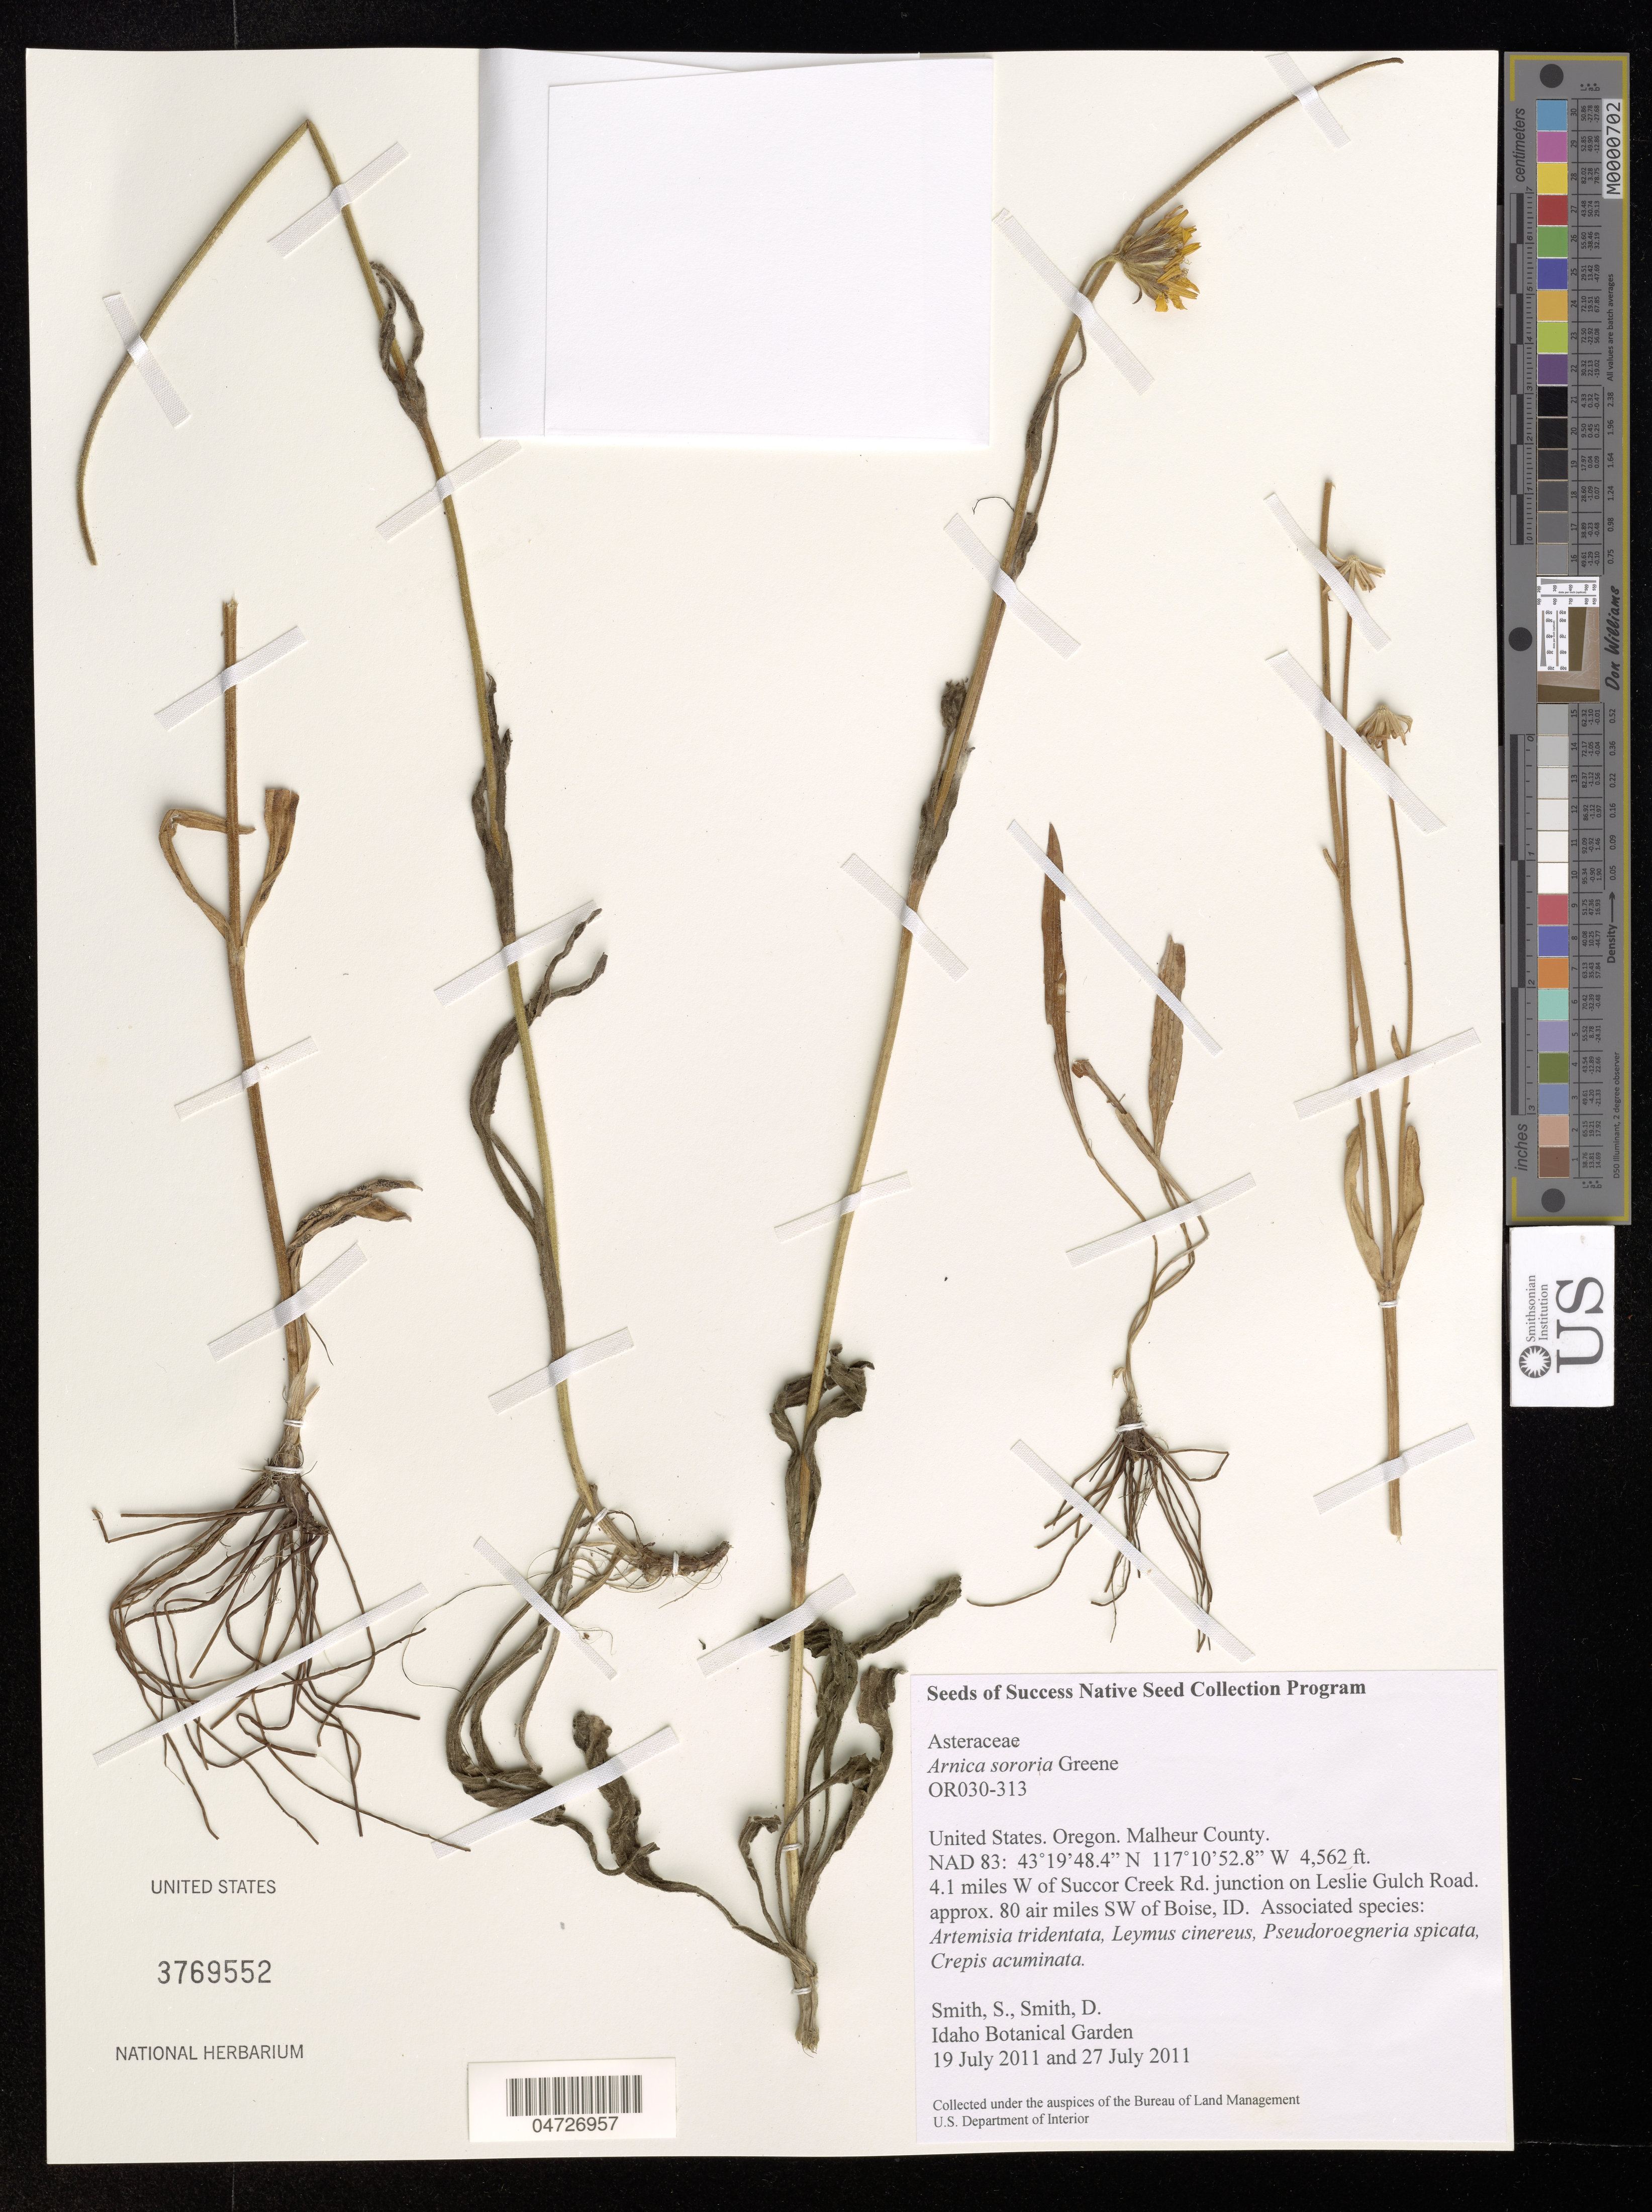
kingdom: Plantae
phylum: Tracheophyta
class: Magnoliopsida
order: Asterales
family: Asteraceae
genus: Arnica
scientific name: Arnica sororia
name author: Greene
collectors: S. Smith & D. Smith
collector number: OR030-313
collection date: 2011-07-19/2011-07-27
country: United States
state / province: Oregon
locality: Malheur County. 4.1 miles W of Succor Creek Rd. junction on Leslie Gulch Road. approx. 80 air miles SW of Boise, ID.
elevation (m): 1390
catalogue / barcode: US 3769552